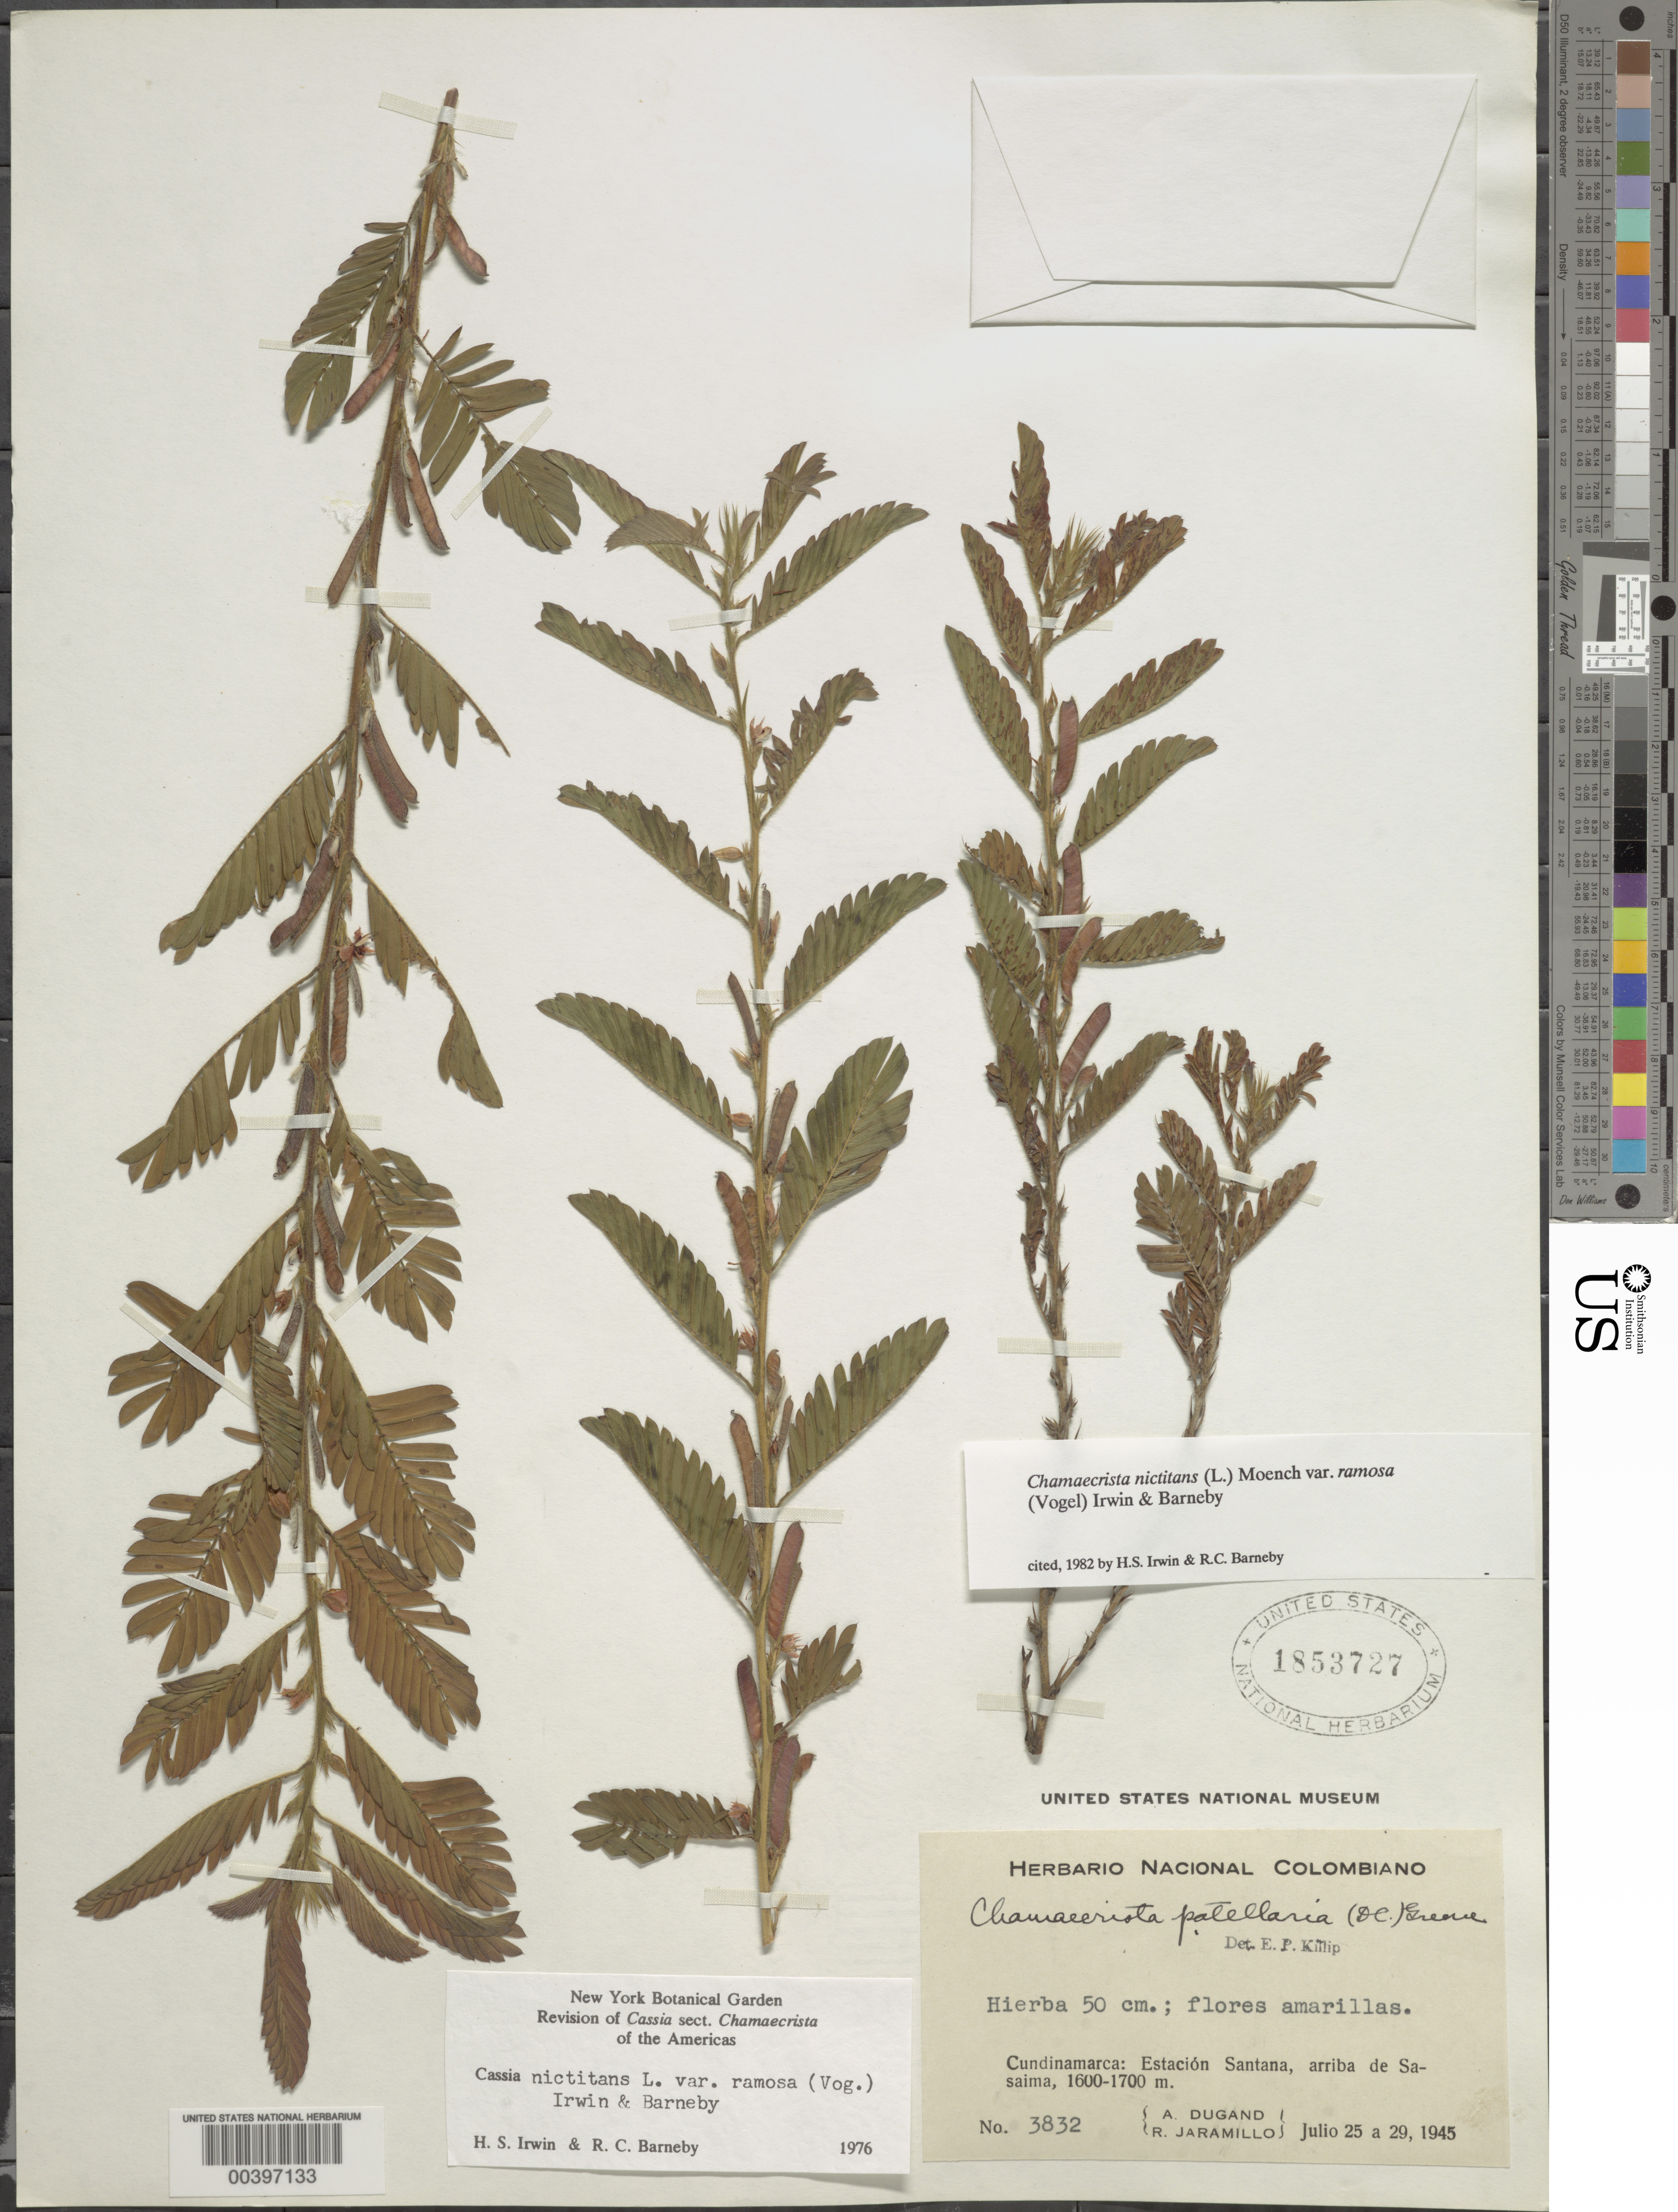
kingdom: Plantae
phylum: Tracheophyta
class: Magnoliopsida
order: Fabales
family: Fabaceae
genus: Chamaecrista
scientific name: Chamaecrista nictitans var. ramosa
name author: (Vogel) H.S. Irwin & Barneby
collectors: A. Dugand G. & R. Jaramillo M.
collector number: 3832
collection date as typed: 25 Jul 1945 to 29 Jul 1945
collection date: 1945-07-25/1945-07-29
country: Colombia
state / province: Cundinamarca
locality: Estacion Santana, Arriba de Sasaima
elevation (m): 1600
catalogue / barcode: US 1853727